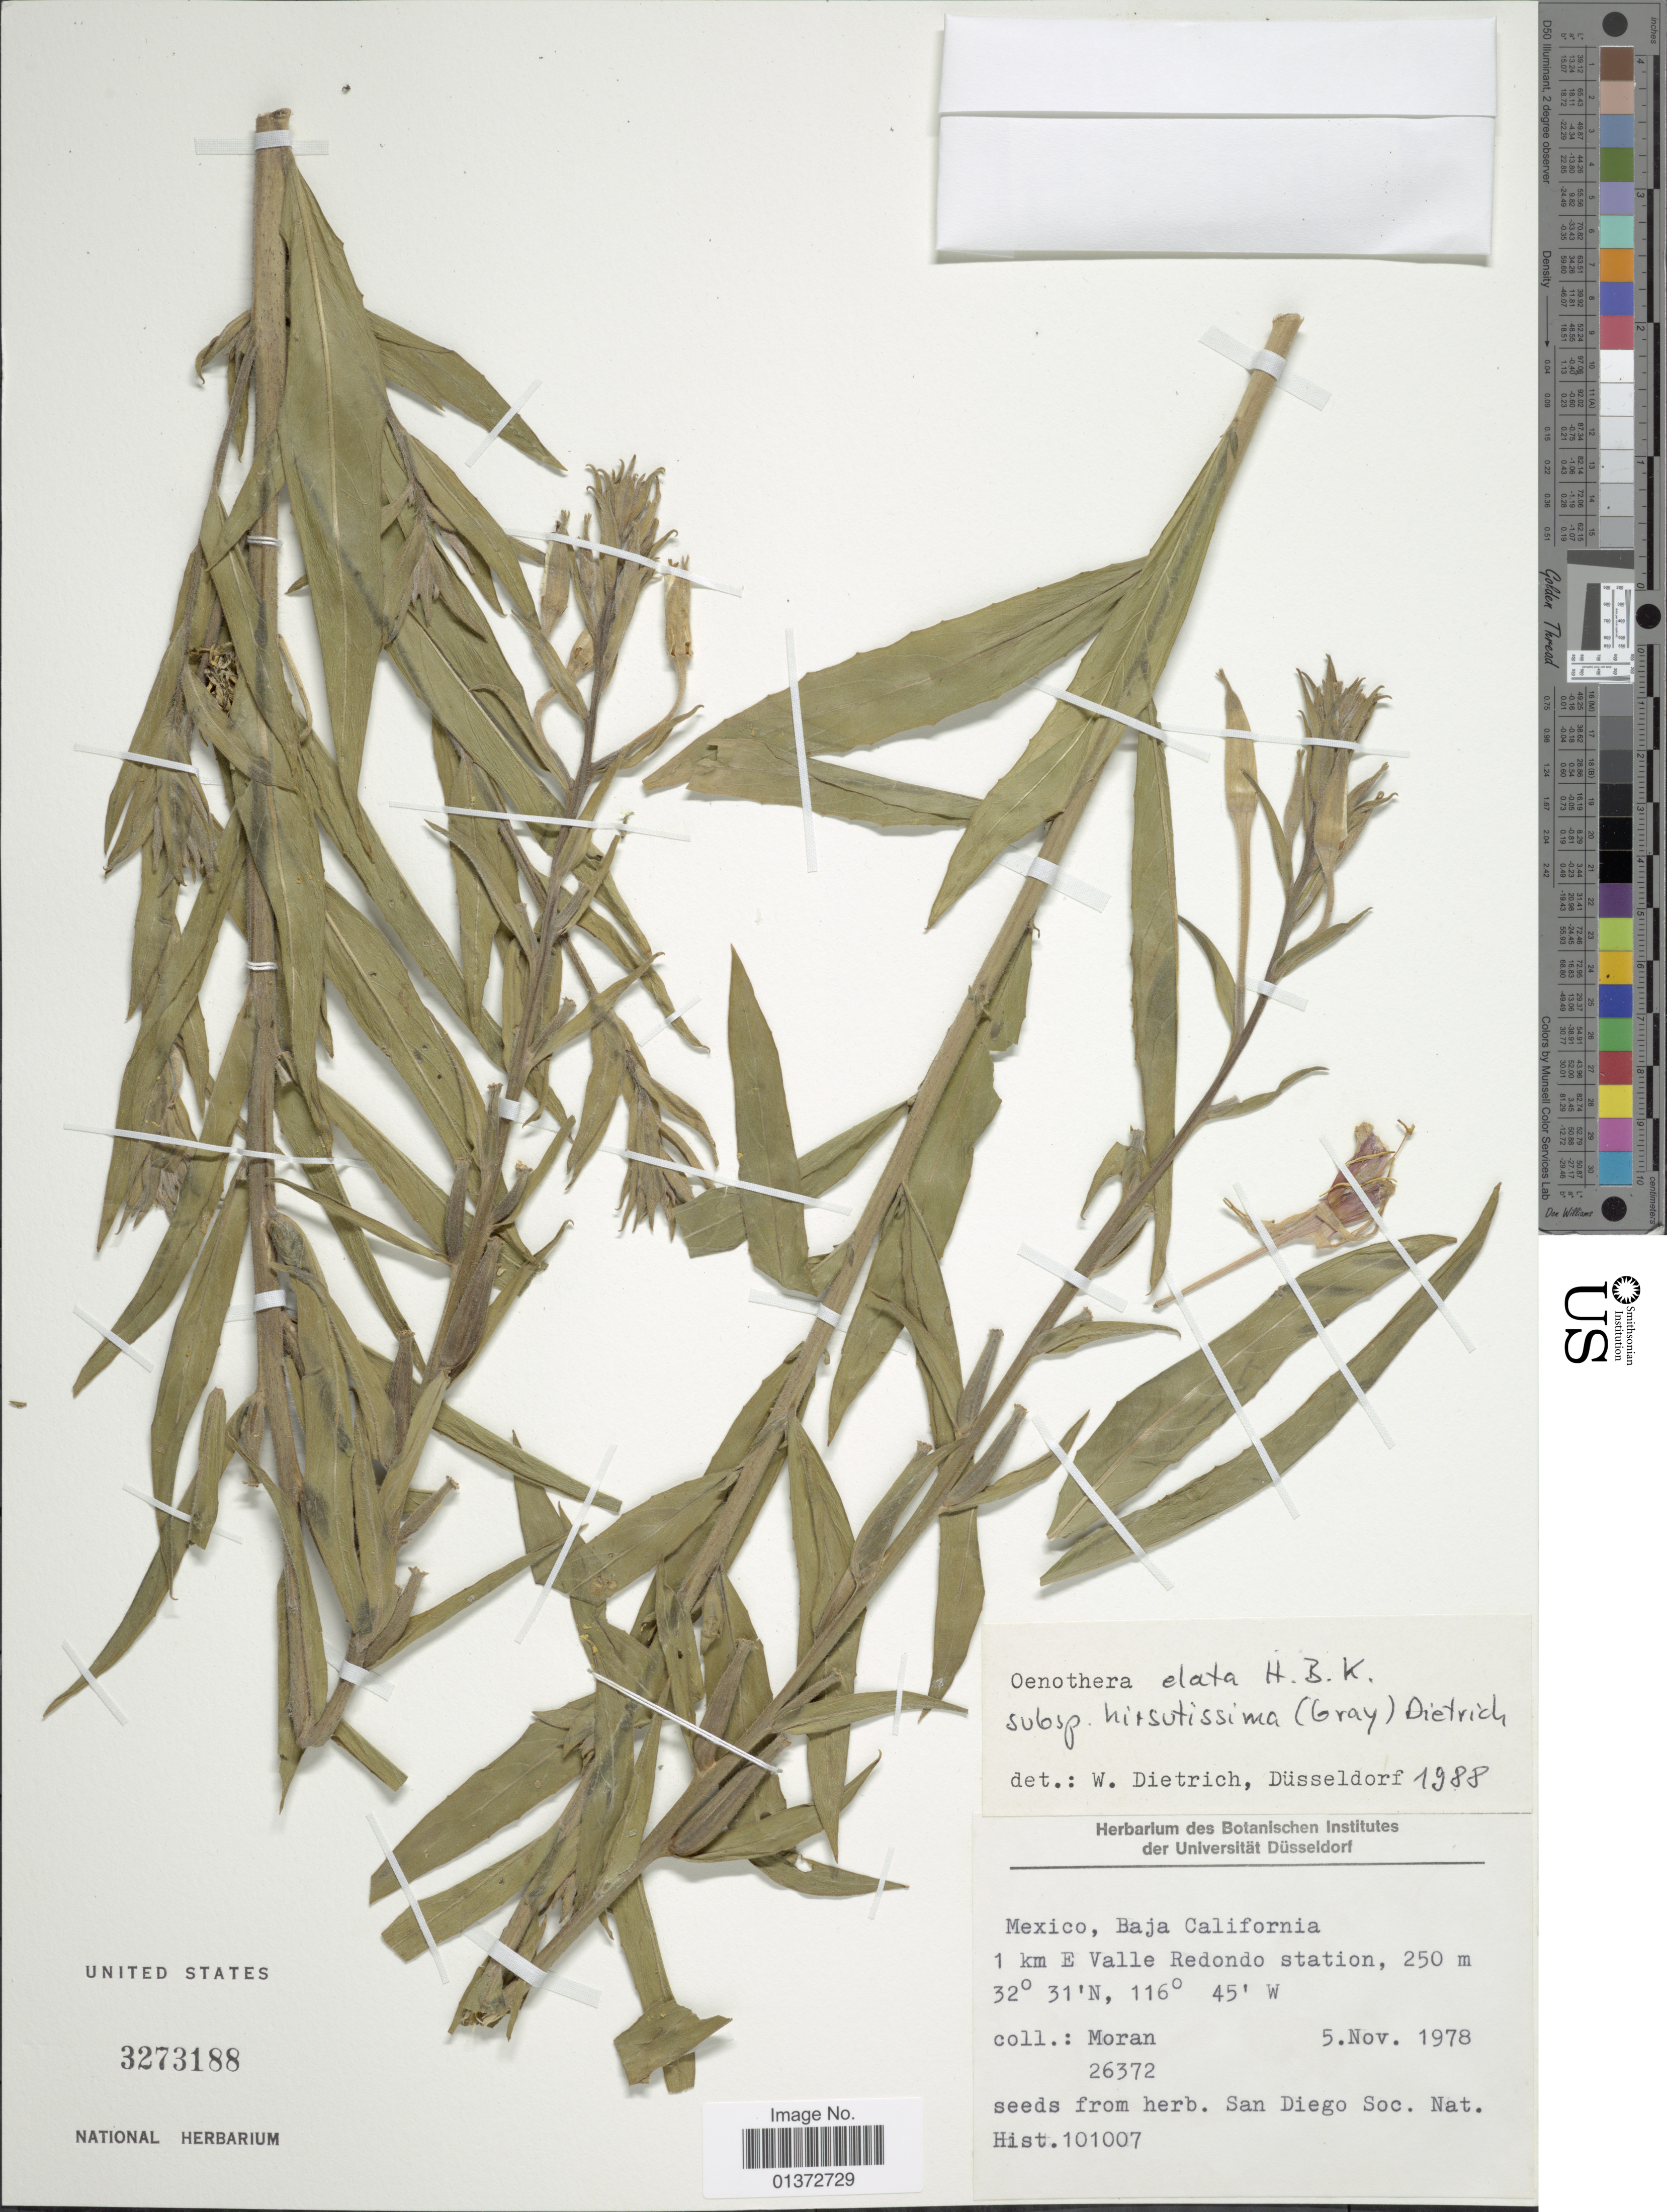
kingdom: Plantae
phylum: Tracheophyta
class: Magnoliopsida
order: Myrtales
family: Onagraceae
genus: Oenothera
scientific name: Oenothera elata subsp. hirsutissima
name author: (A. Gray ex S. Watson) W. Dietr.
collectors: Moran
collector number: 26372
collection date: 1978-11-05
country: Mexico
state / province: Baja California Norte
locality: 1 km E Valle Redondo Station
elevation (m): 250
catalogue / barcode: US 3273188